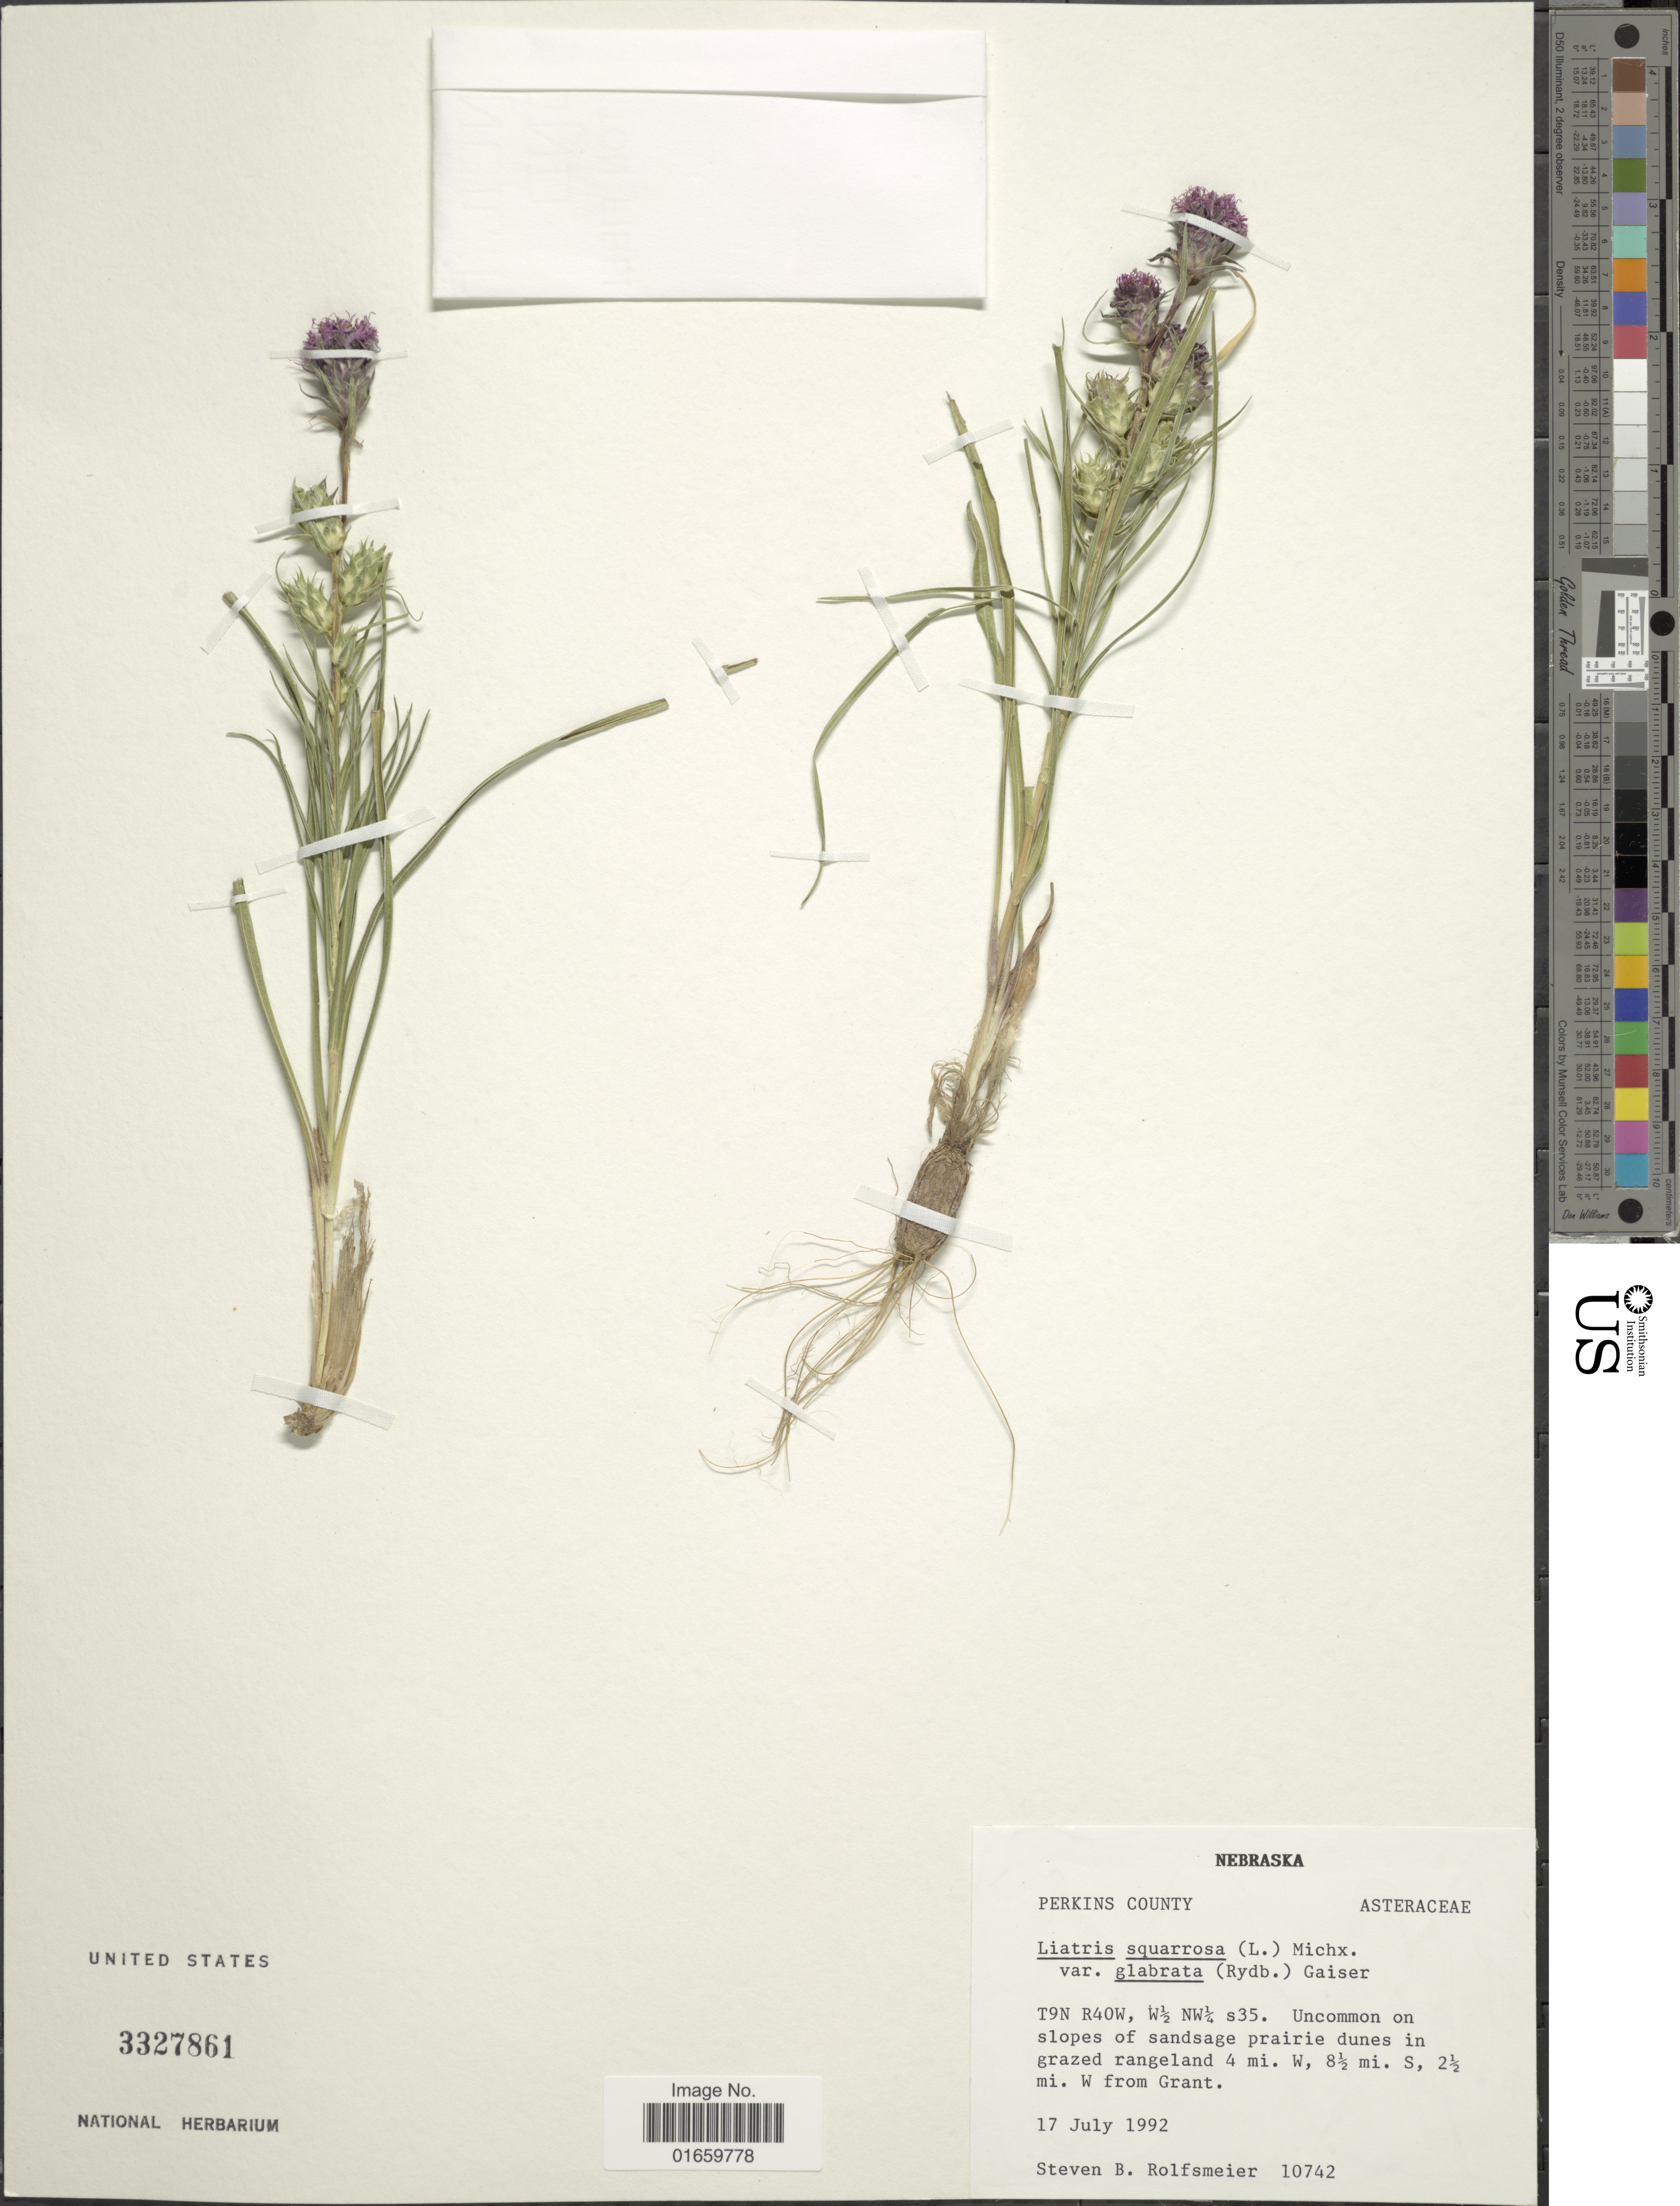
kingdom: Plantae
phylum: Tracheophyta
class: Magnoliopsida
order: Asterales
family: Asteraceae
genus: Liatris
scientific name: Liatris squarrosa var. glabrata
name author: (Rydb.) Gaiser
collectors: S. Rolfsmeier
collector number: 10742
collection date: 1992-07-17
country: United States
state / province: Nebraska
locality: T9N R40W, W½ , NW¼ s35, 4 mi. W, 8½ mi. S, 2½ mi. W from Grant. Perkins County.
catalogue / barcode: US 3327861